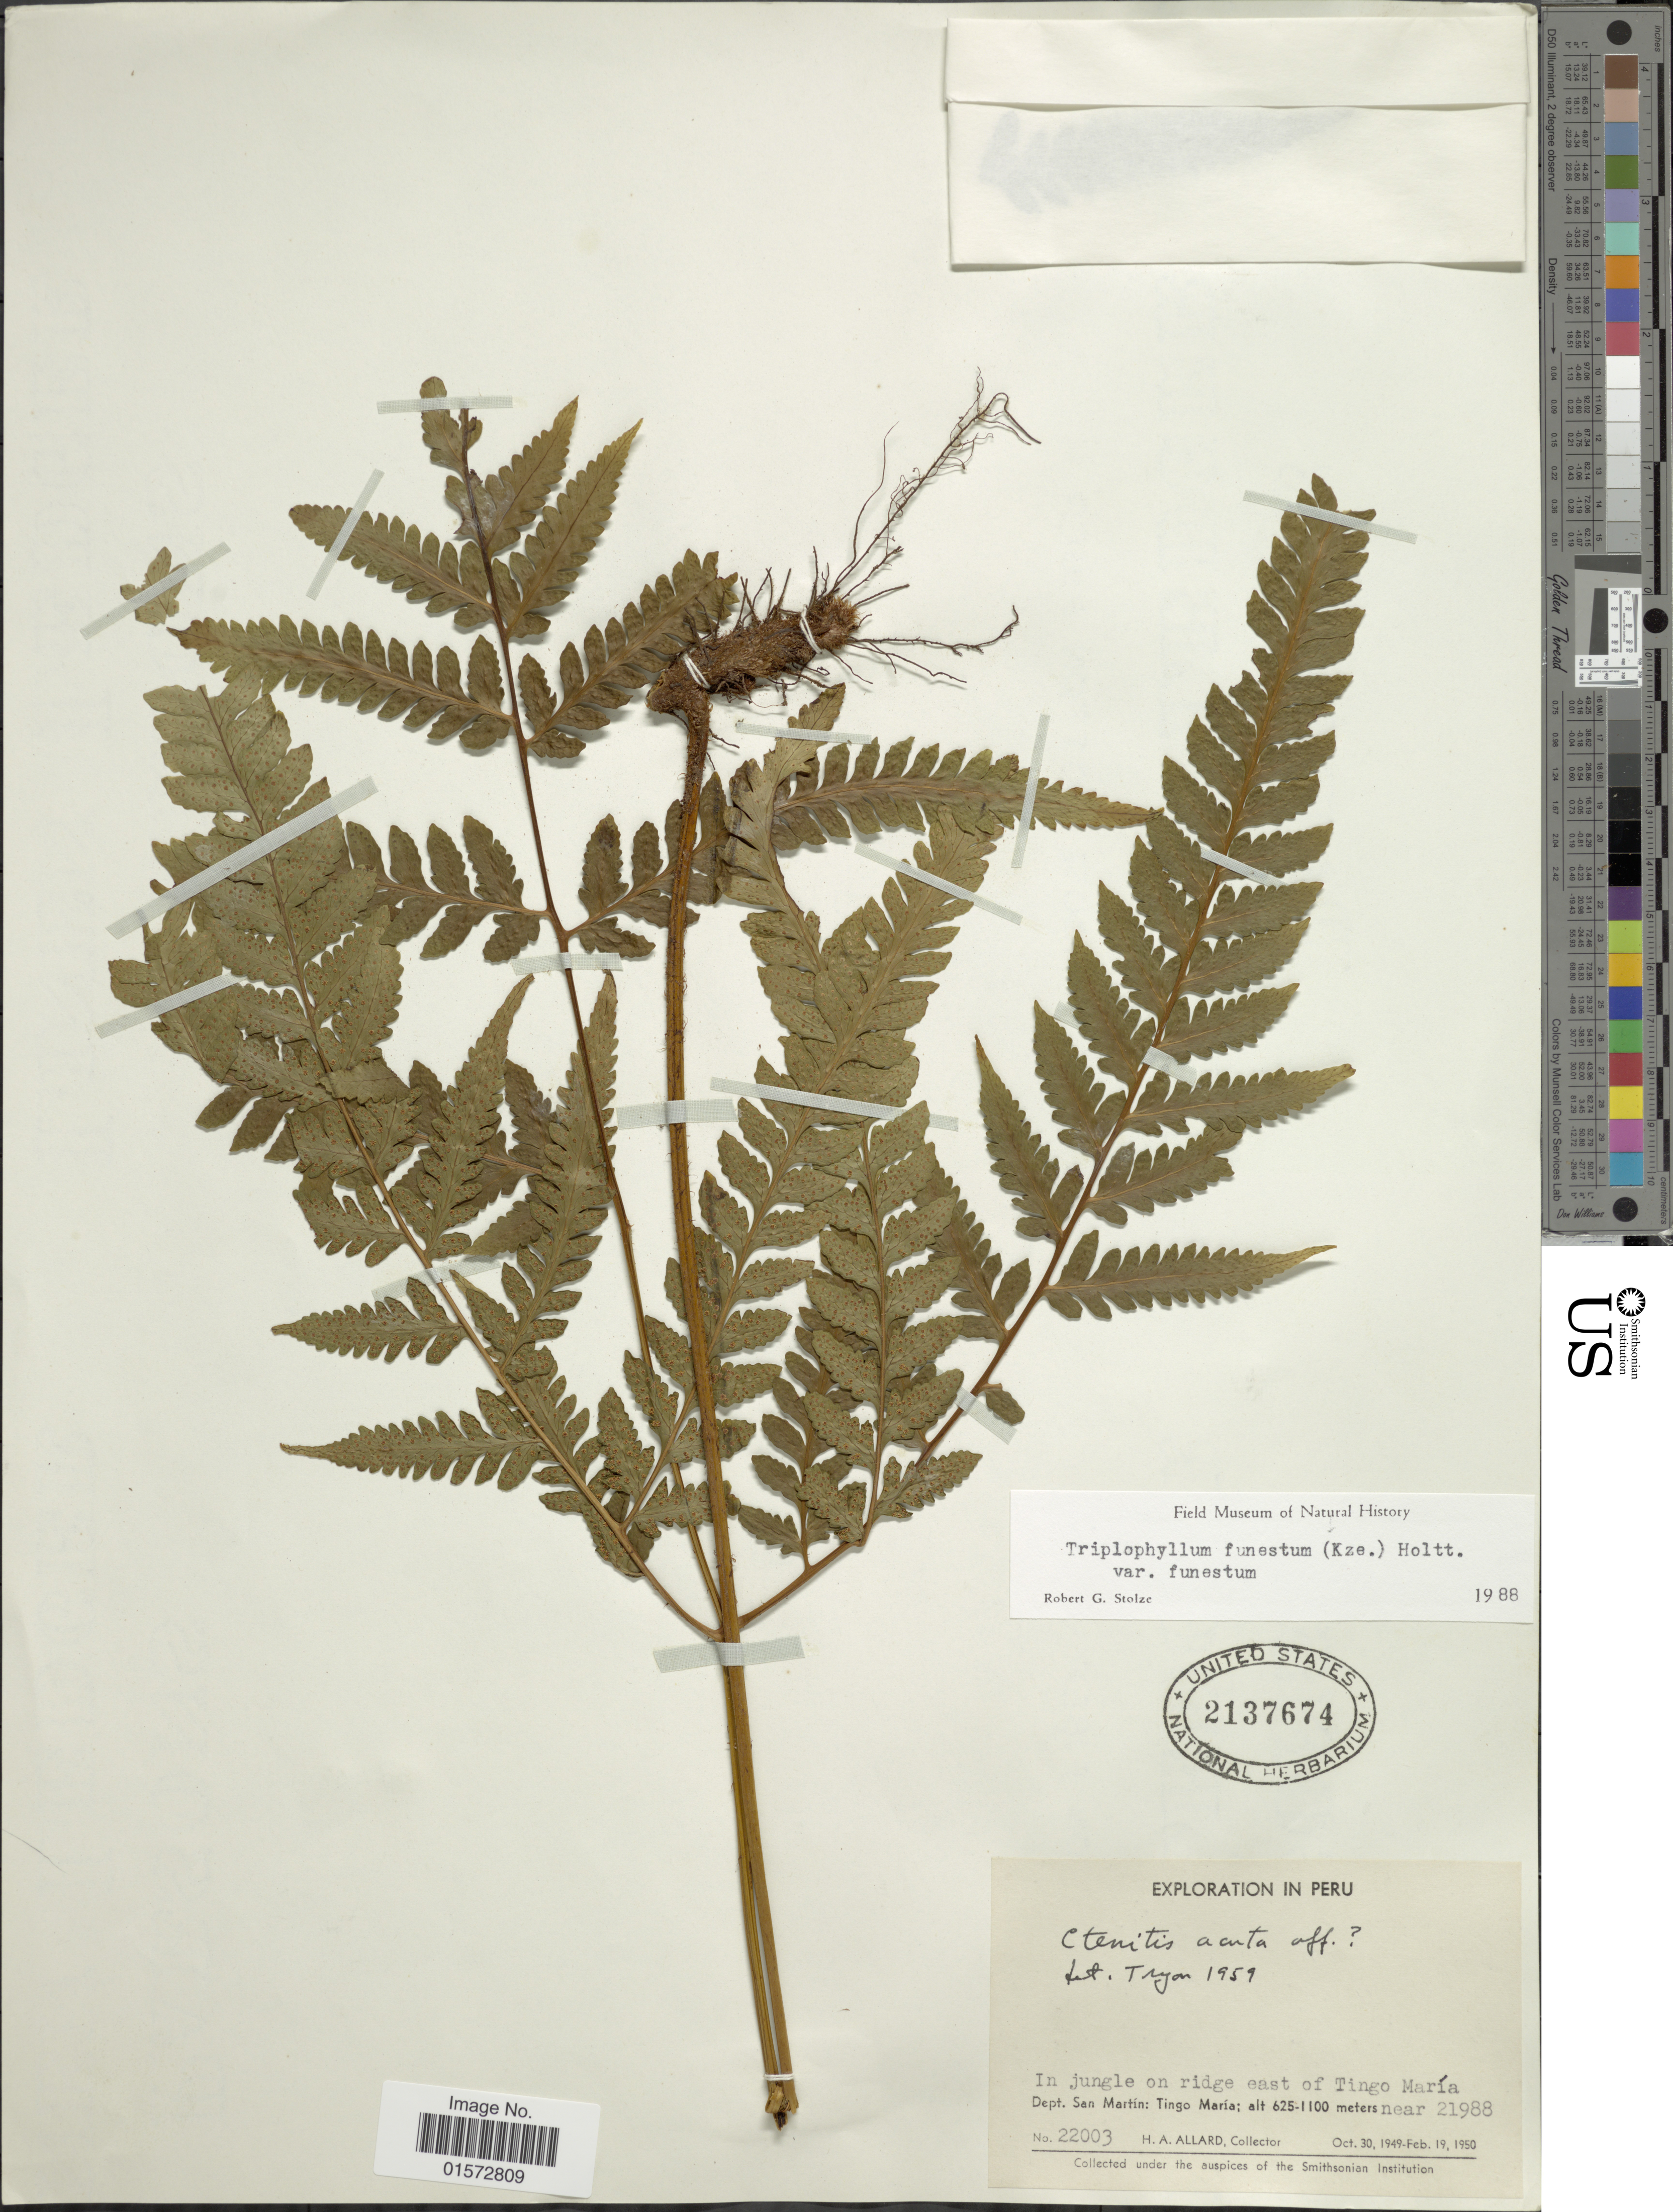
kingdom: Plantae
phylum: Tracheophyta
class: Polypodiopsida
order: Polypodiales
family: Tectariaceae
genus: Triplophyllum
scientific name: Triplophyllum funestum var. funestum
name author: (Kunze) Holttum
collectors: H. A. Allard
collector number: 22003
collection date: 1949-10-30/1950-02-19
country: Peru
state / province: San Martín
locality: In jungle on ridge east of Tingo María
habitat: in jungle on ridge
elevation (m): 625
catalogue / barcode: US 2137674